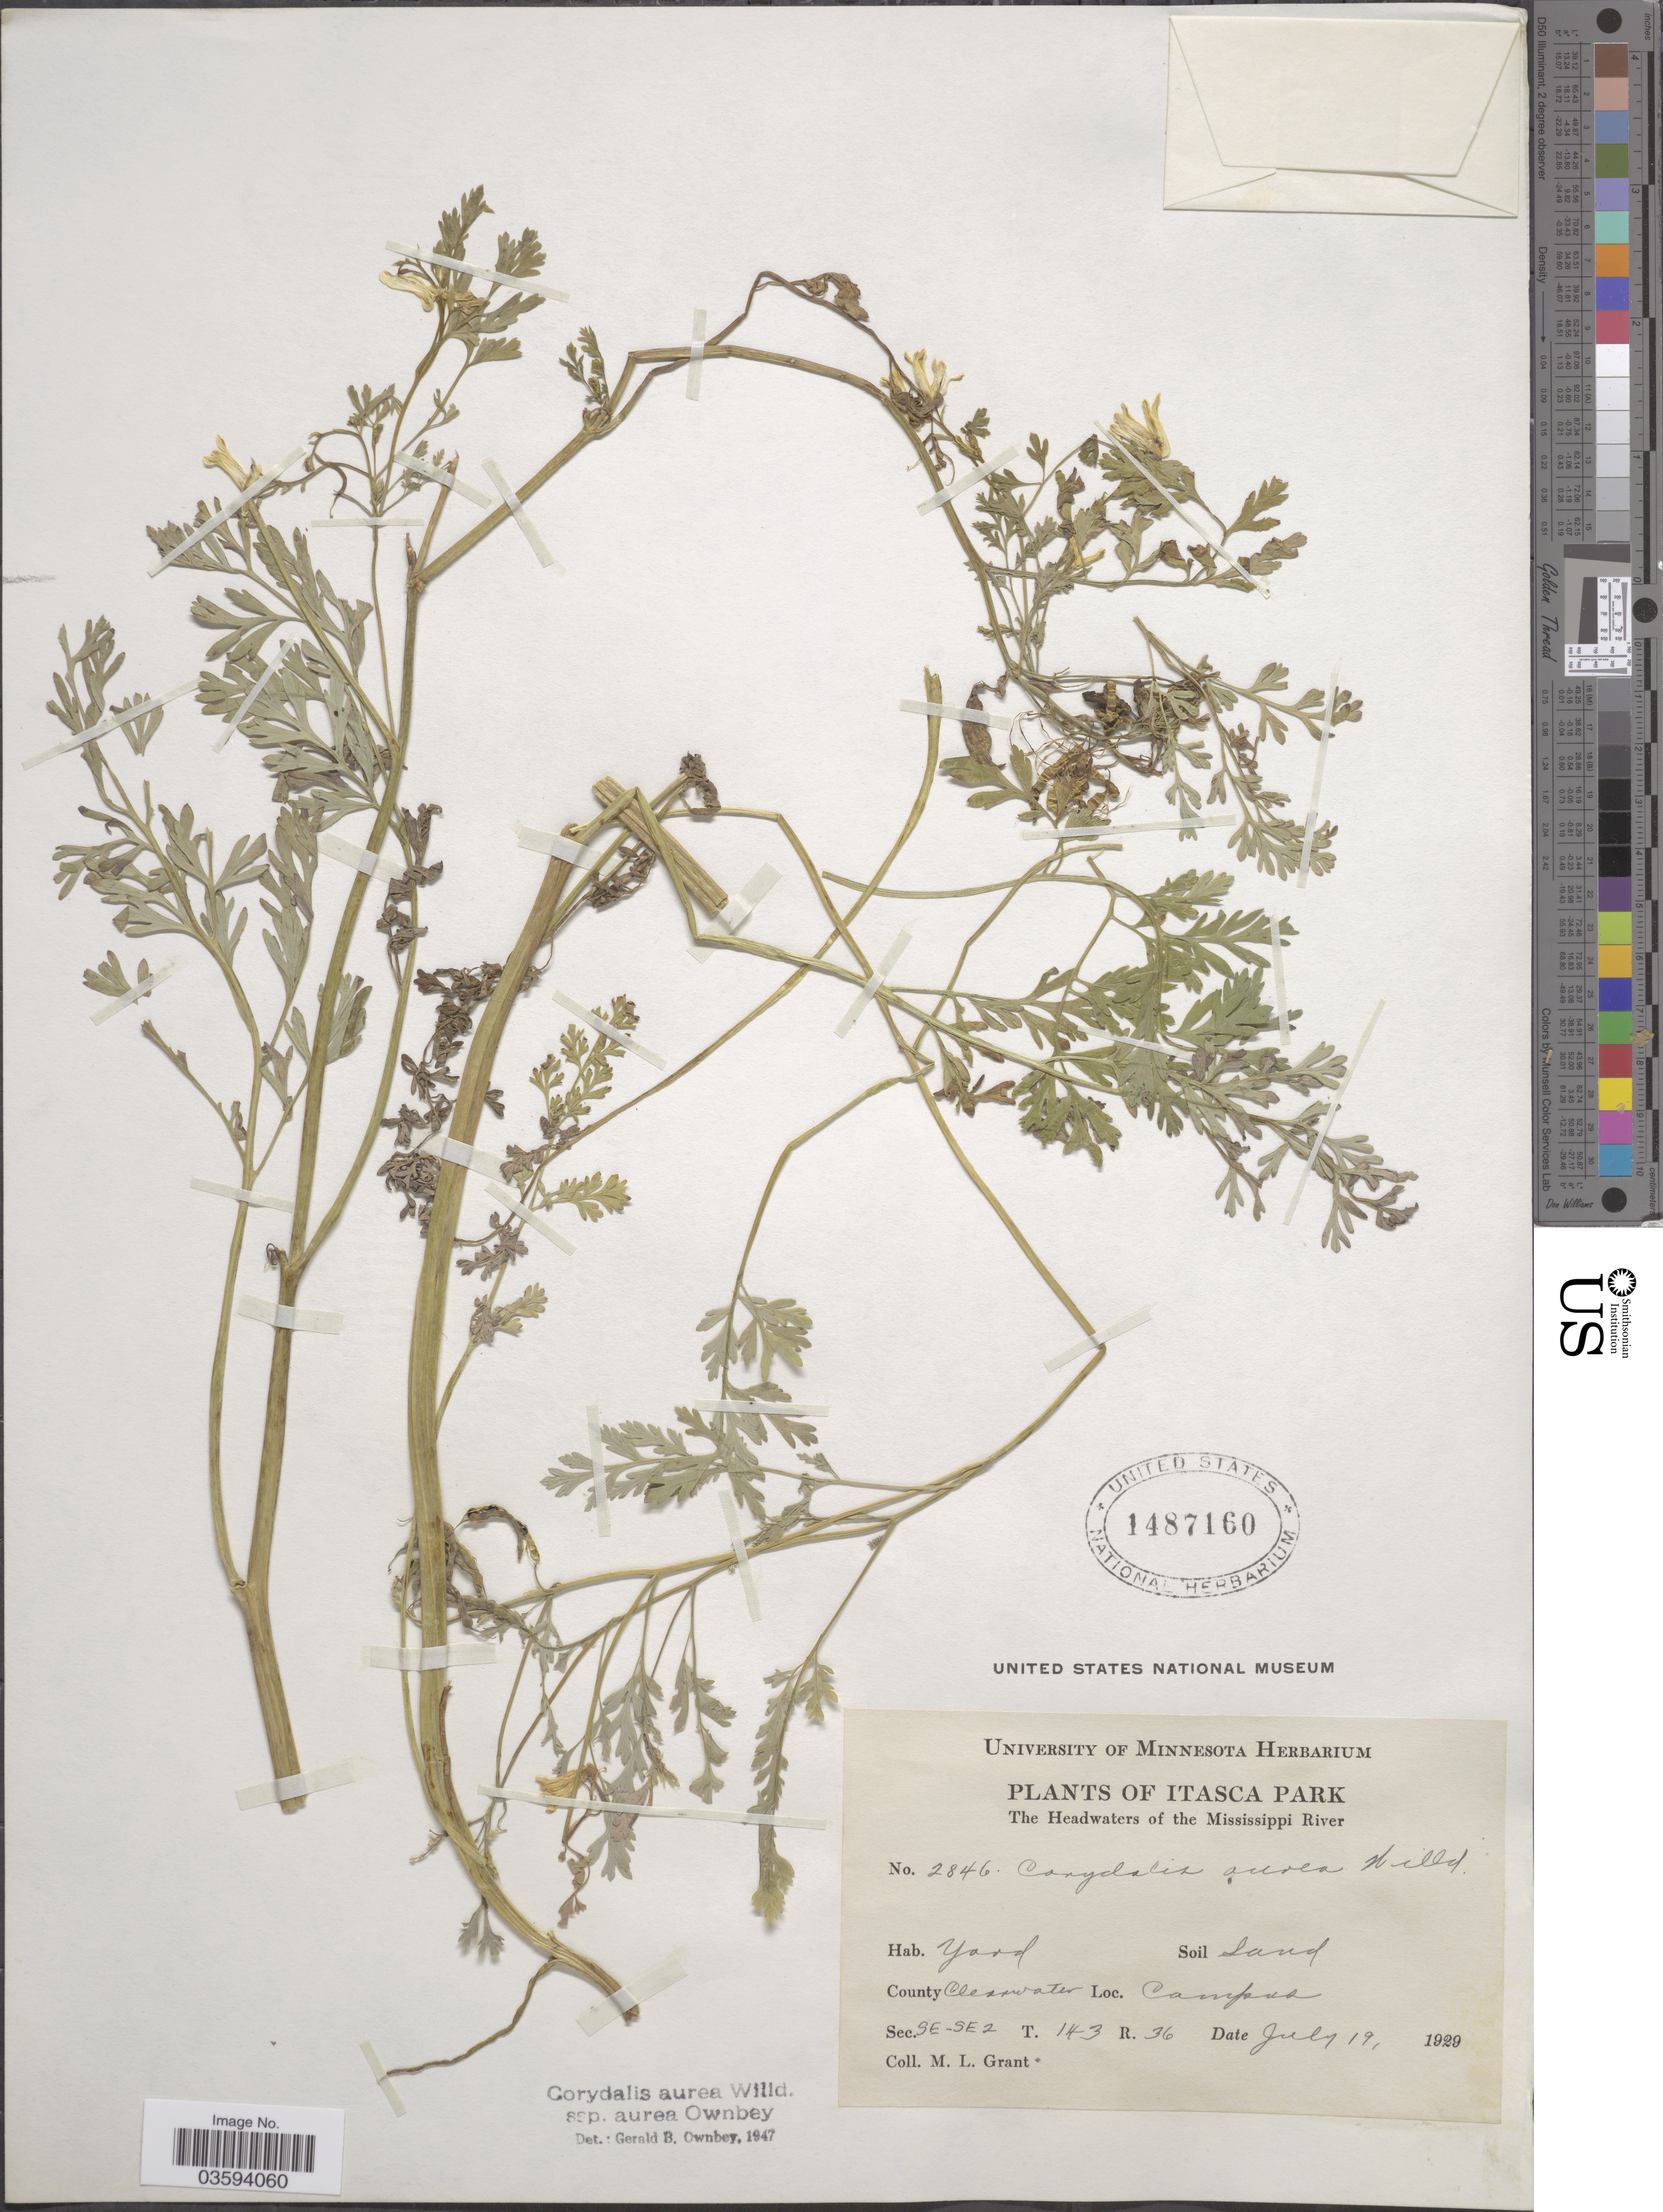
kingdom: Plantae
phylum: Tracheophyta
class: Magnoliopsida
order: Ranunculales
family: Papaveraceae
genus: Corydalis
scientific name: Corydalis aurea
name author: Willd.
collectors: M. L. Grant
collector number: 2846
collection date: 1929-07-19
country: United States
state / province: Minnesota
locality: Itasca Park. The Headwaters of the Mississippi River. County Clearwater, Camper. Sec. SE-SE2, T. 143, R. 36.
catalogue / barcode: US 1487160